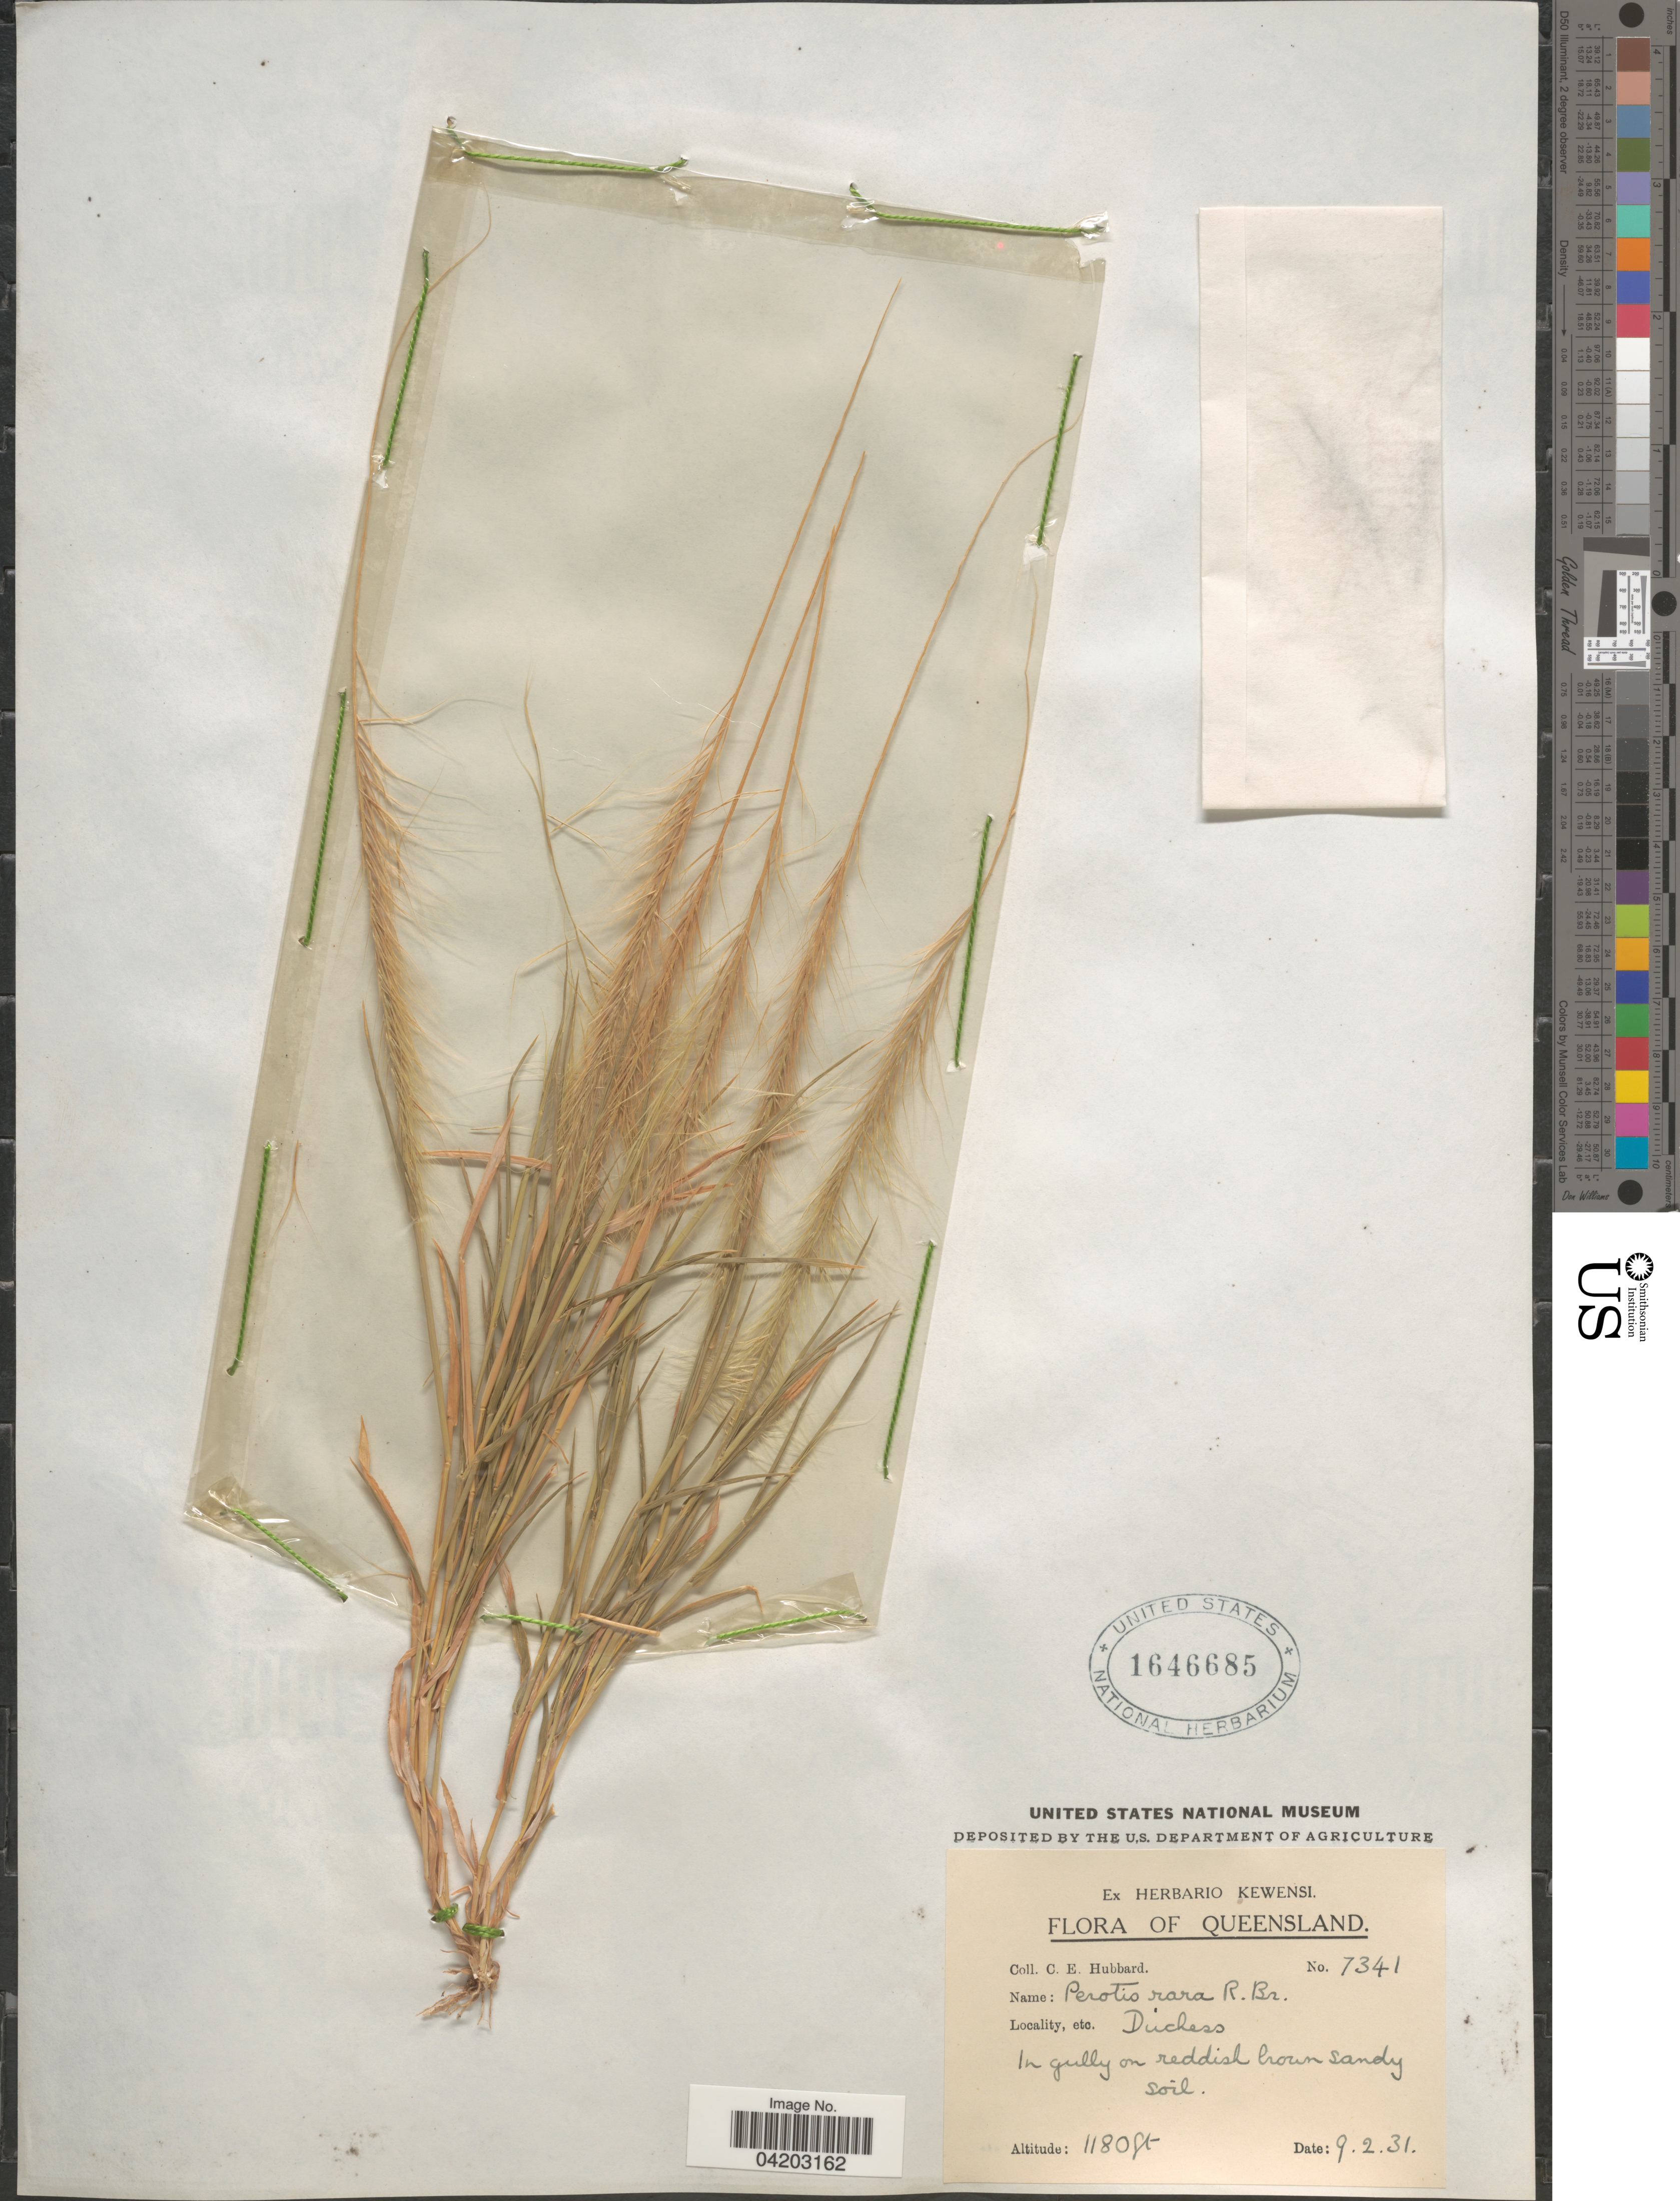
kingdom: Plantae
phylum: Tracheophyta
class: Liliopsida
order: Poales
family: Poaceae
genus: Perotis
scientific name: Perotis rara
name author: R. Br.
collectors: C. E. Hubbard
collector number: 7341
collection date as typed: Transcribed d/m/y: 9/2/31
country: Australia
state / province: Queensland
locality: Duchess.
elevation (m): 360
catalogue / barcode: US 1646685